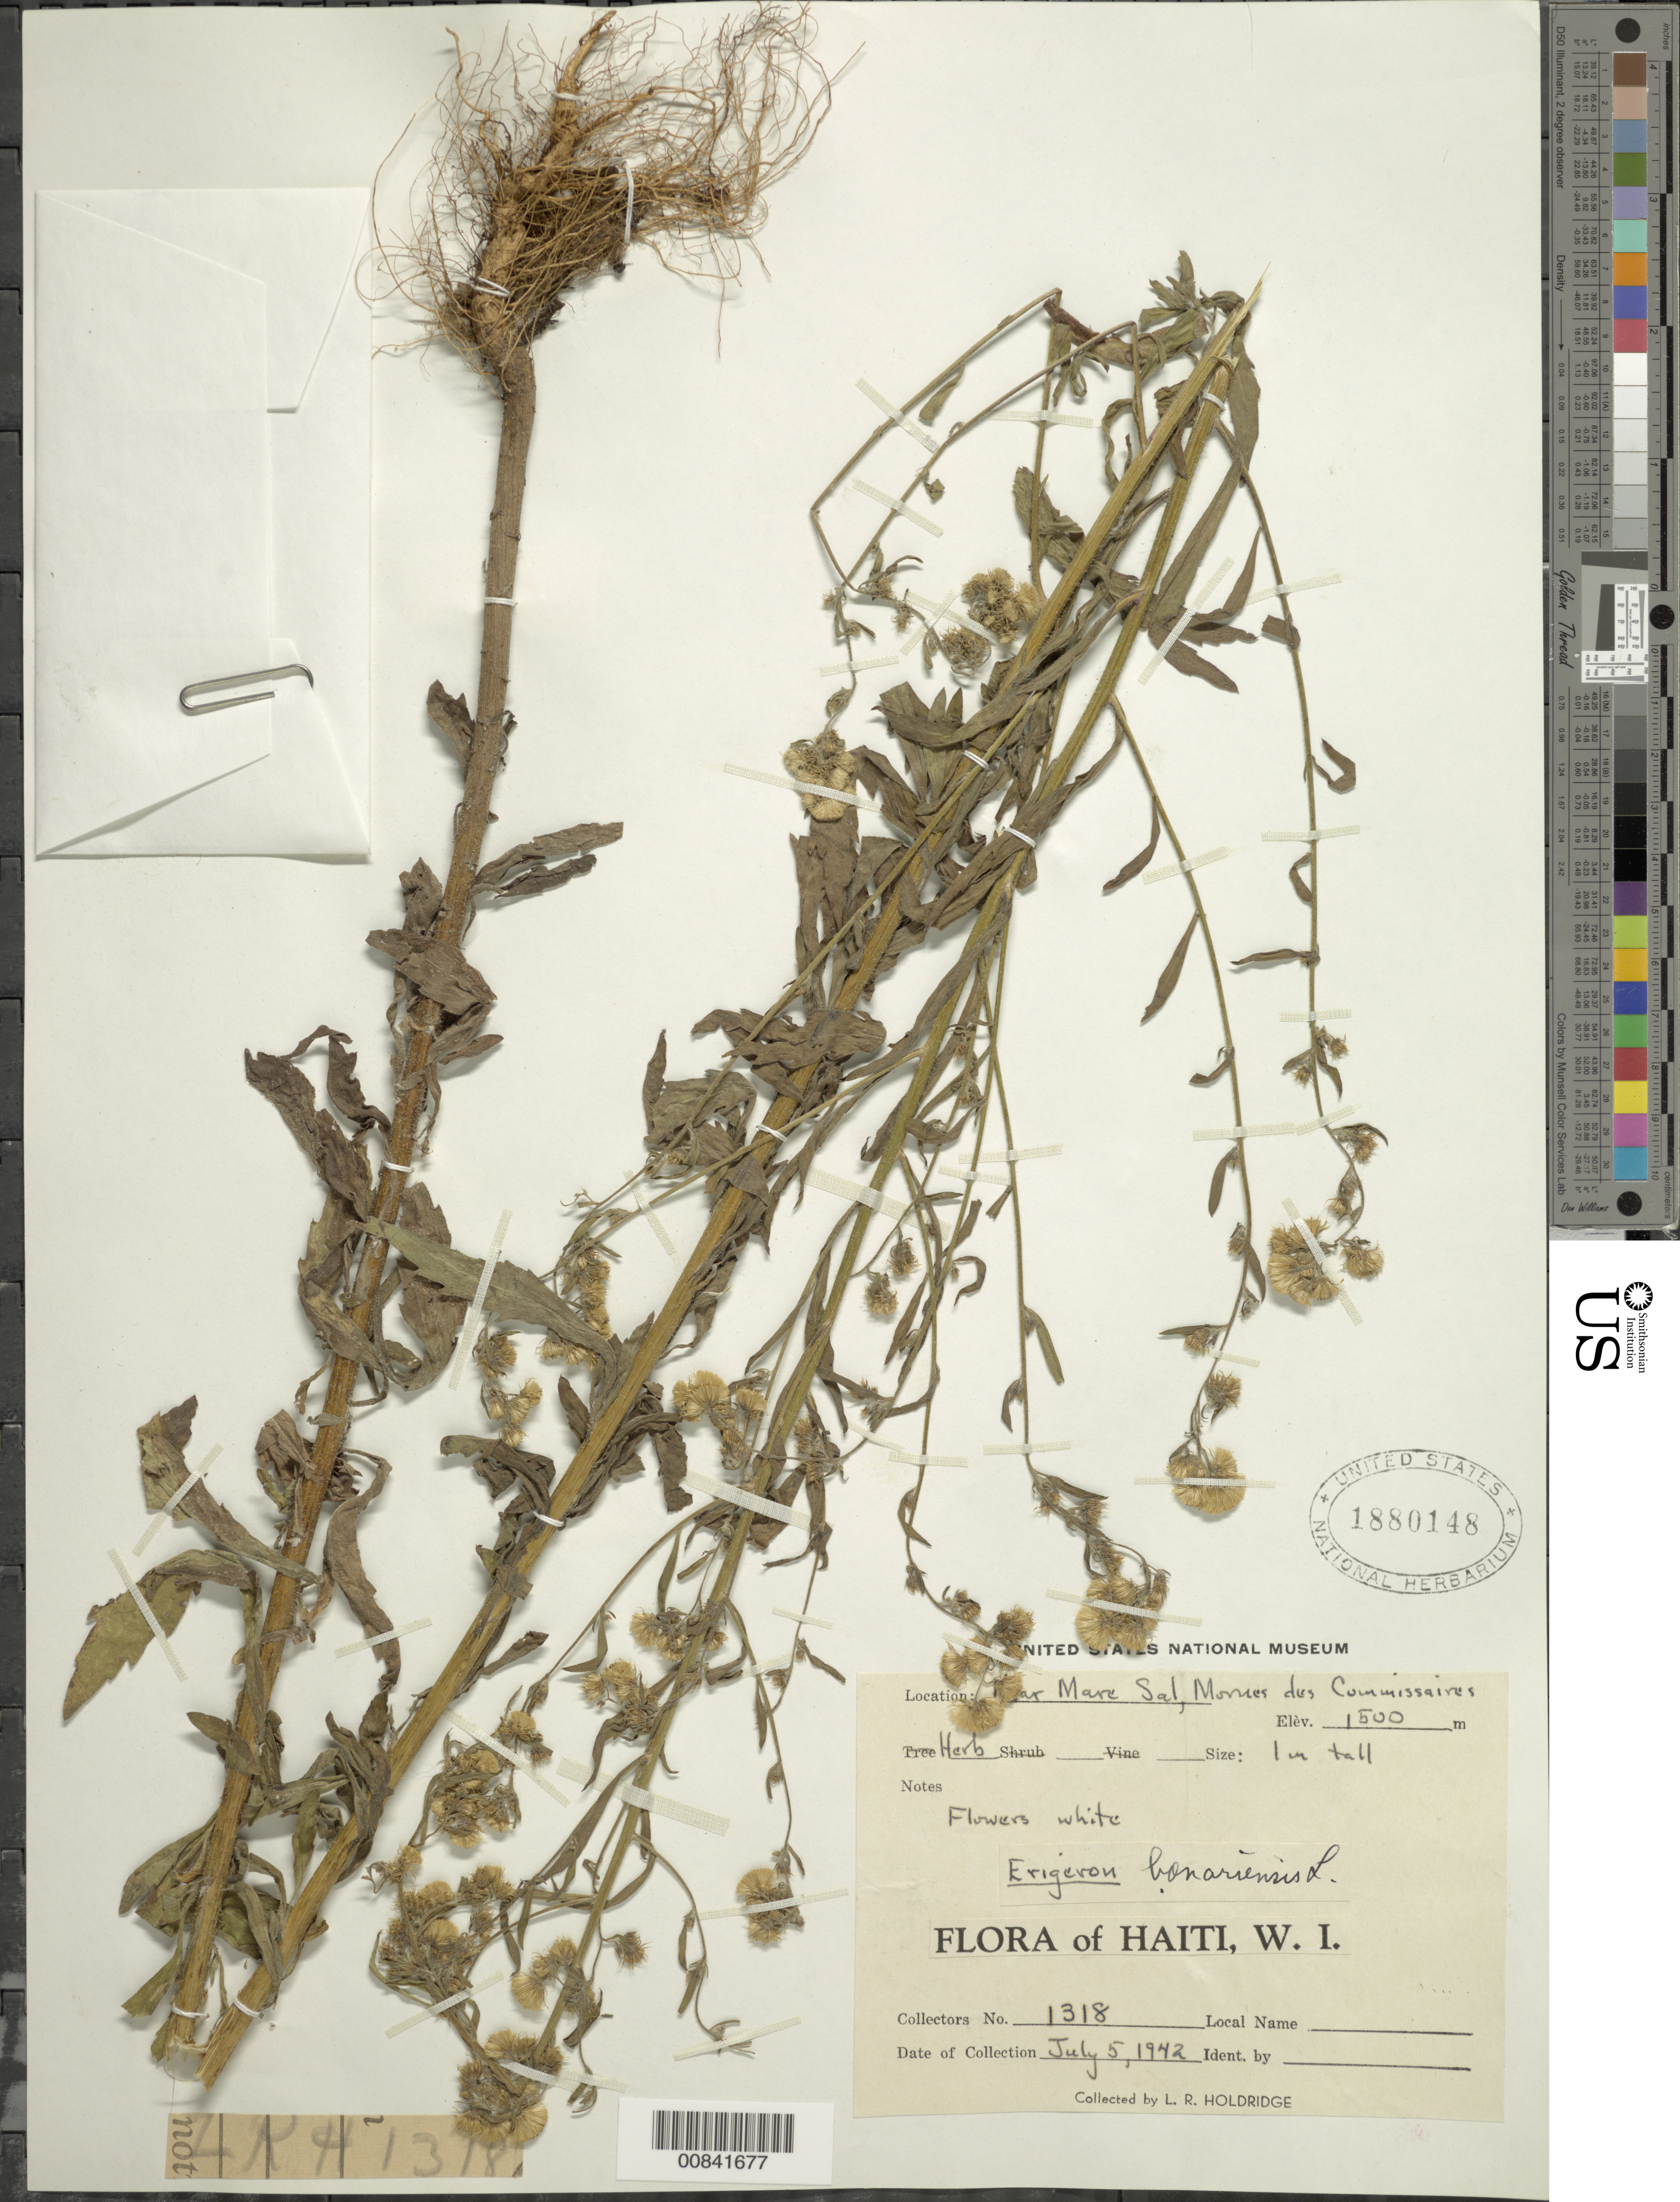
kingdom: Plantae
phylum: Tracheophyta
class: Magnoliopsida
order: Asterales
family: Asteraceae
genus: Conyza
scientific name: Conyza bonariensis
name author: (L.) Cronq.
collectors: L. Holdridge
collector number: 1318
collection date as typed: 05 Jul 1942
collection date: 1942-07-05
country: Haiti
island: Hispaniola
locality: Near Mare Sal, Mornes des Commissaires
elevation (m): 1500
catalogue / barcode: US 1880148